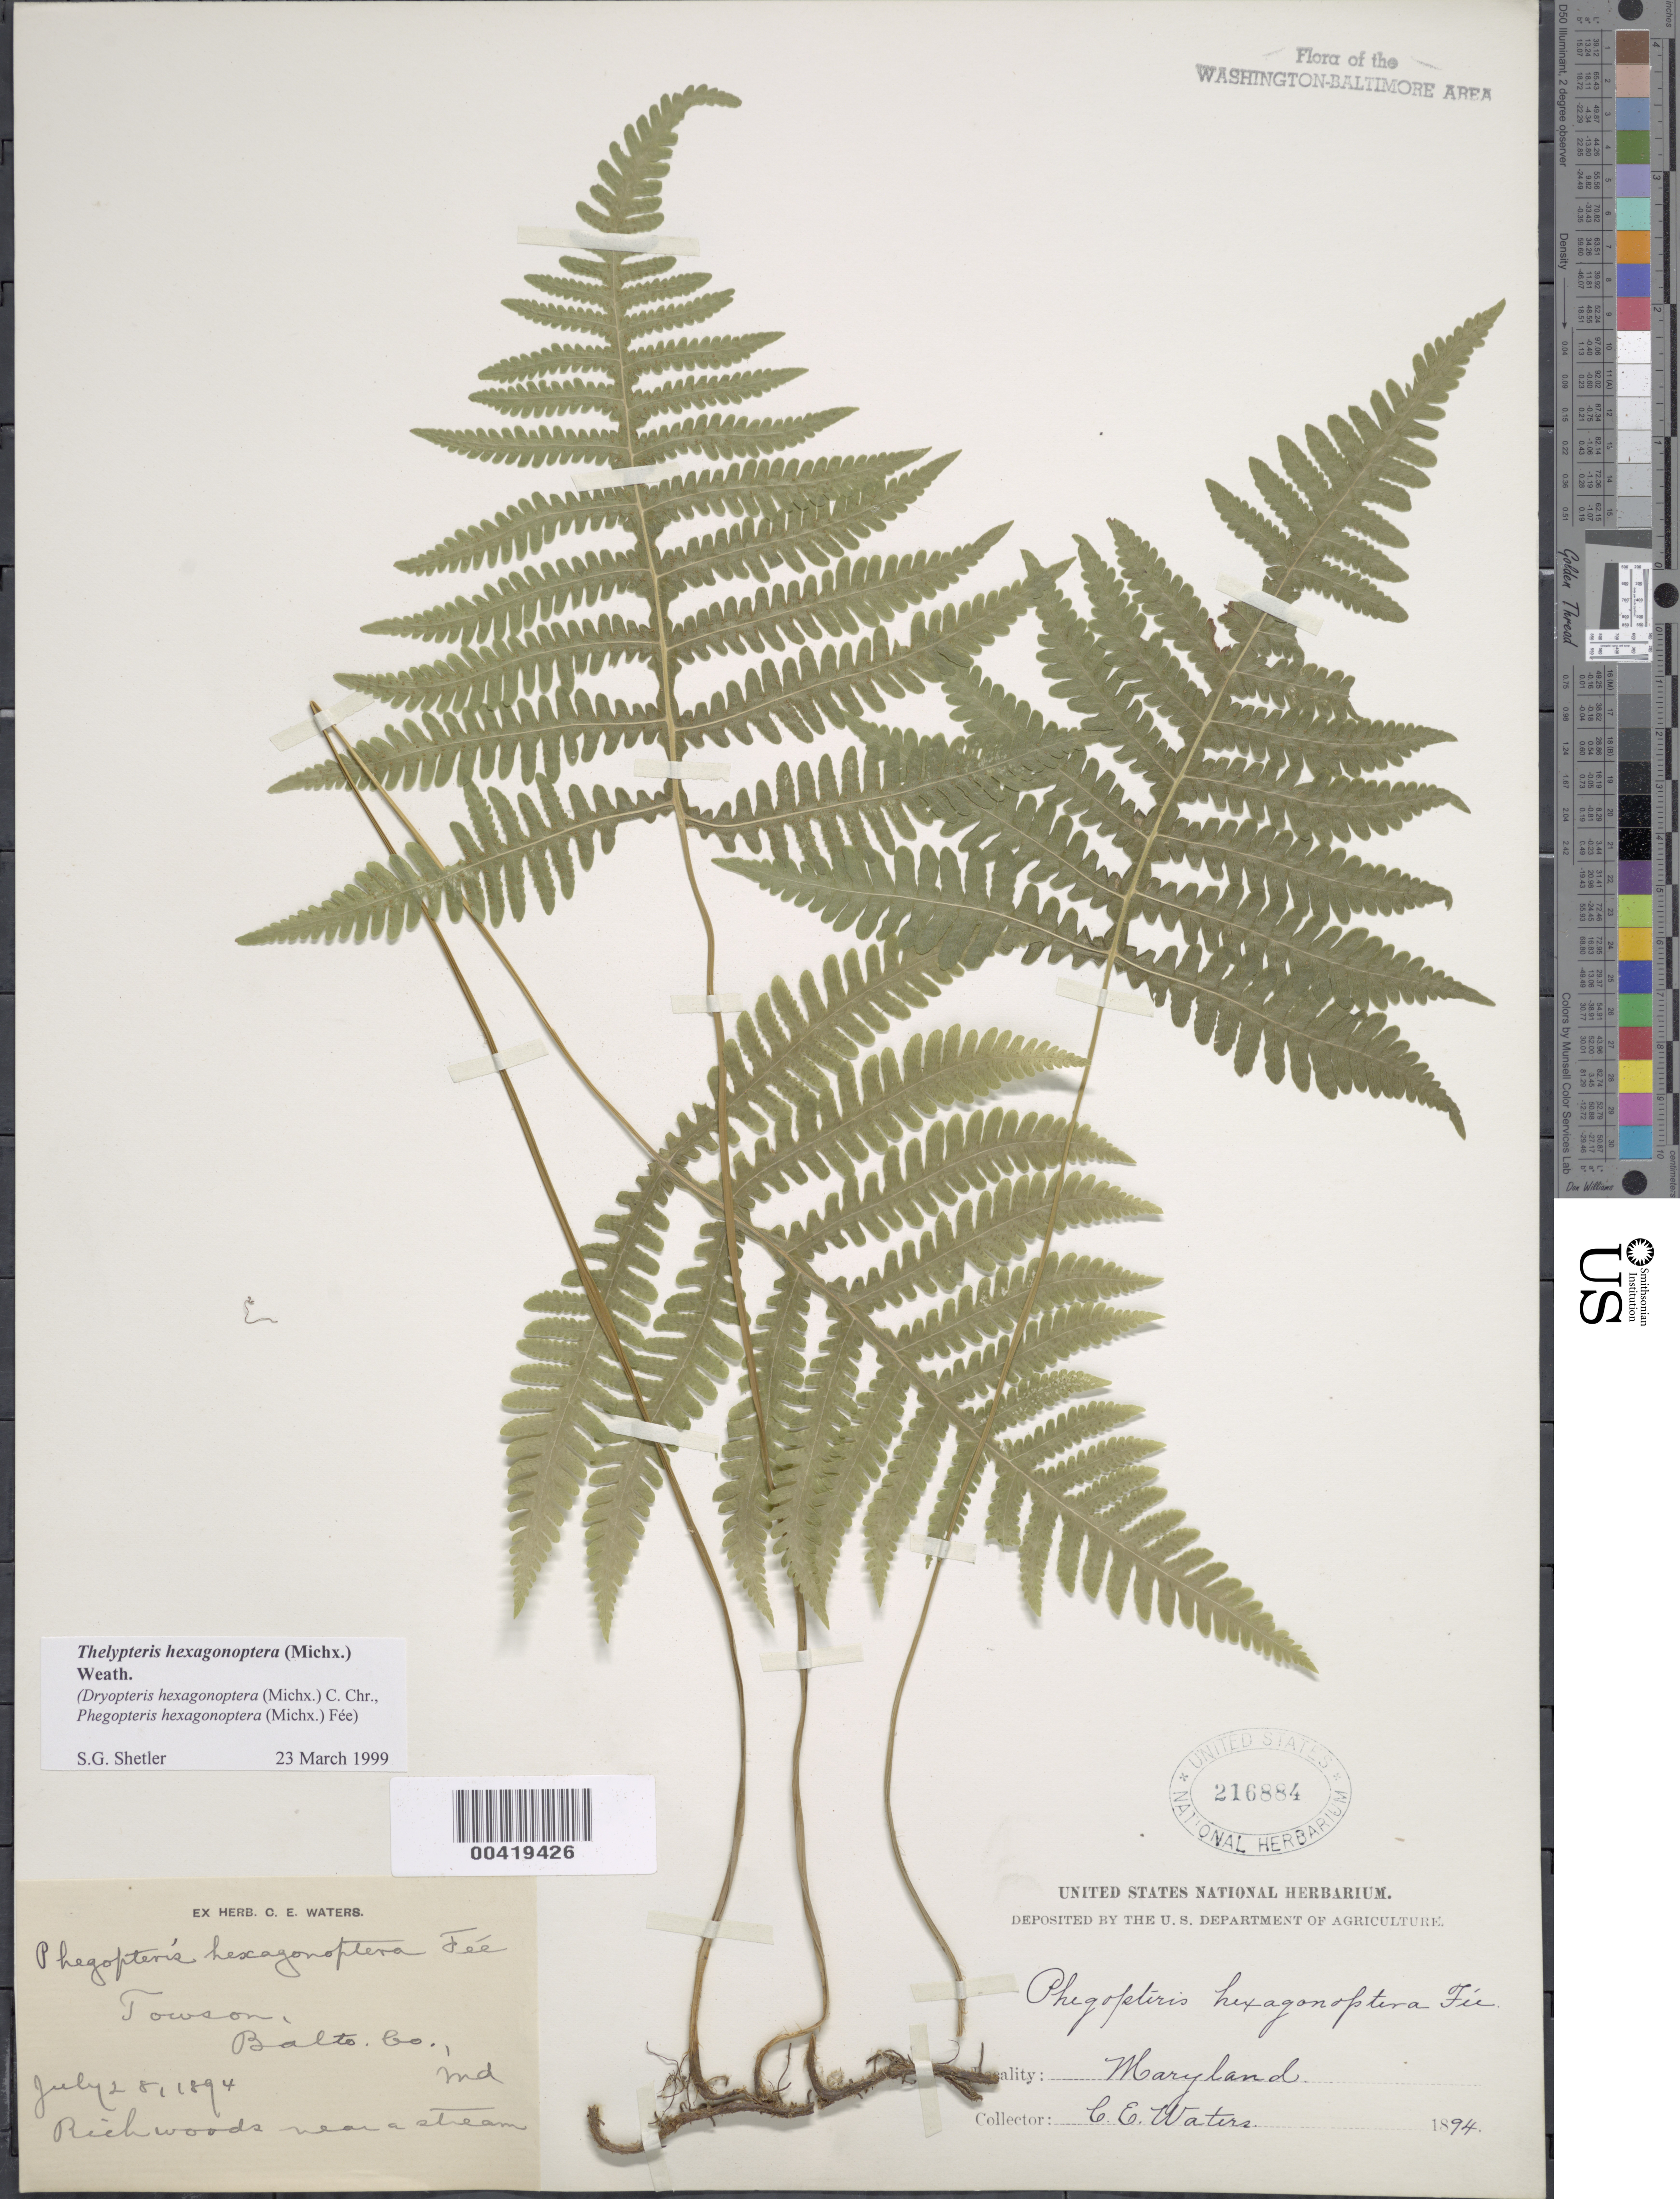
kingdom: Plantae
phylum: Tracheophyta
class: Polypodiopsida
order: Polypodiales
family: Thelypteridaceae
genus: Phegopteris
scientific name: Phegopteris hexagonoptera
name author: (Michx.) Fée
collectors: C. Waters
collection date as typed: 28 Jul 1894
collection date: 1894-07-28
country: United States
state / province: Maryland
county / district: Baltimore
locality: Towson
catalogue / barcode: US 216884